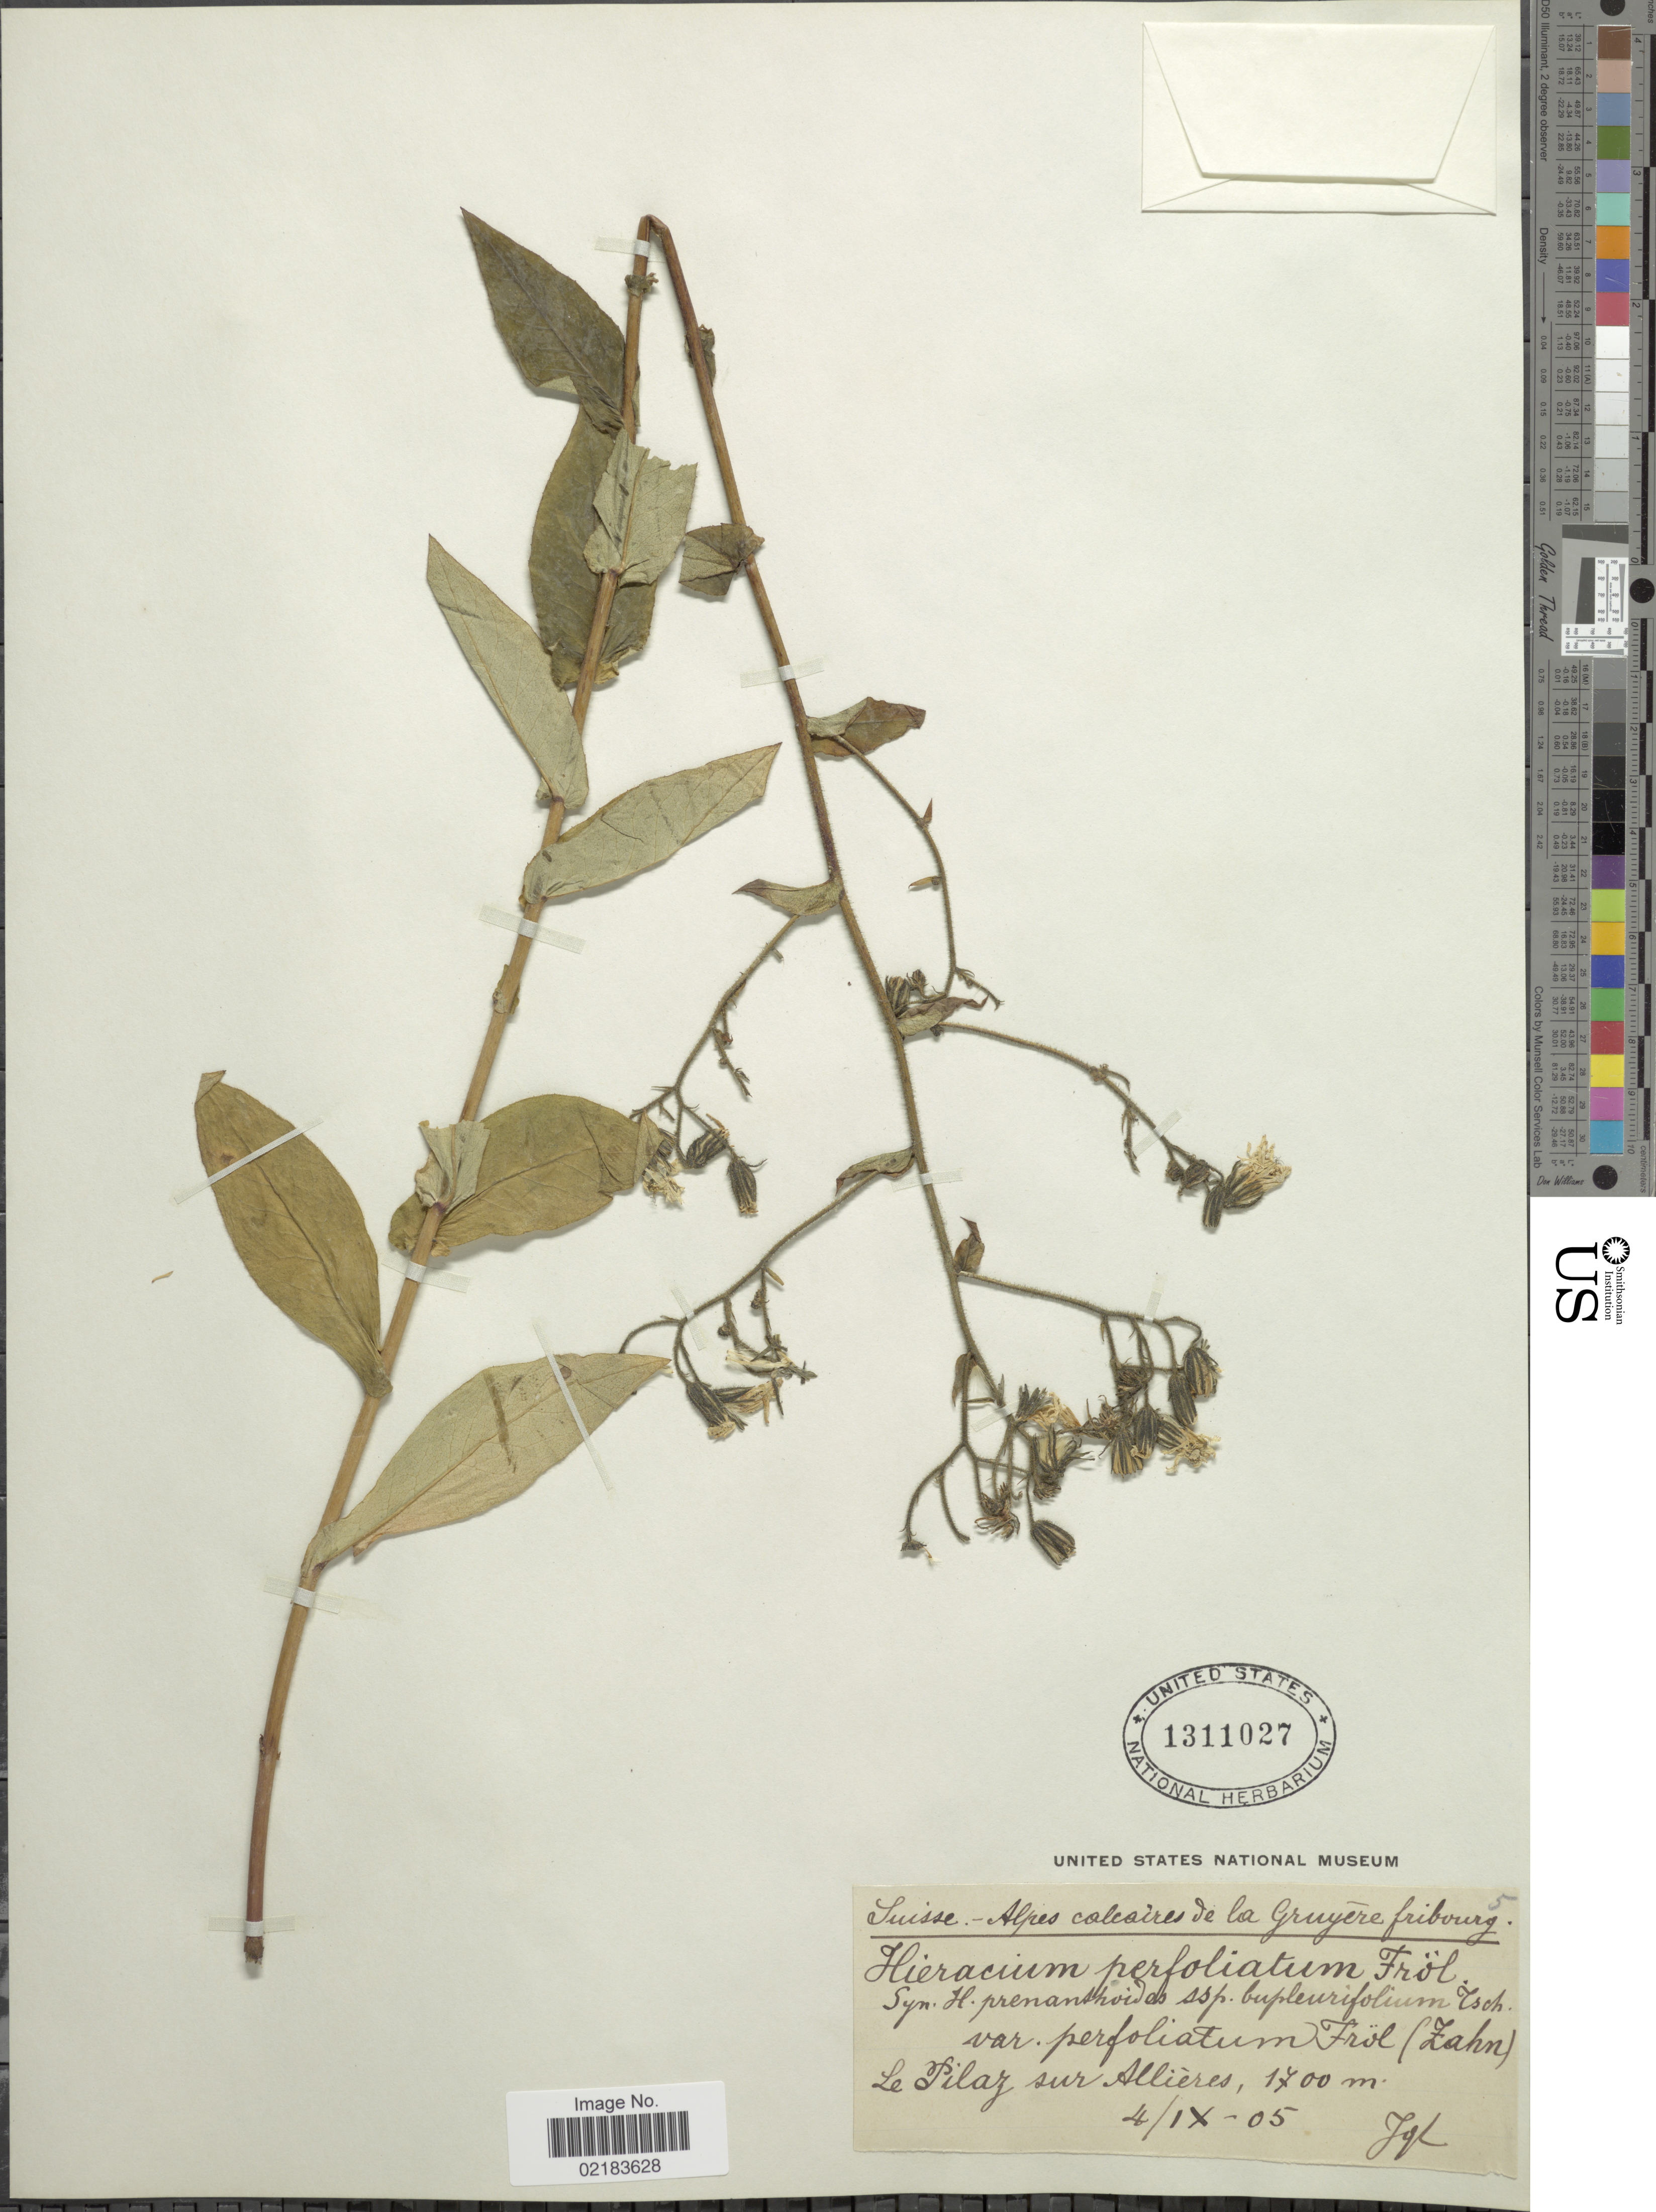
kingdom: Plantae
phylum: Tracheophyta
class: Magnoliopsida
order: Asterales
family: Asteraceae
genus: Hieracium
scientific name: Hieracium prenanthoides subsp. perfoliatum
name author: (Froel.) Fr.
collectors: J. Q. L.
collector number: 5?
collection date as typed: Transcribed d/m/y: 4/9/05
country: Switzerland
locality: Alpes colcaires de la Gruyére fribourg, Le Pilaz sur Alliéres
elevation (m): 1700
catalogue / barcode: US 1311027